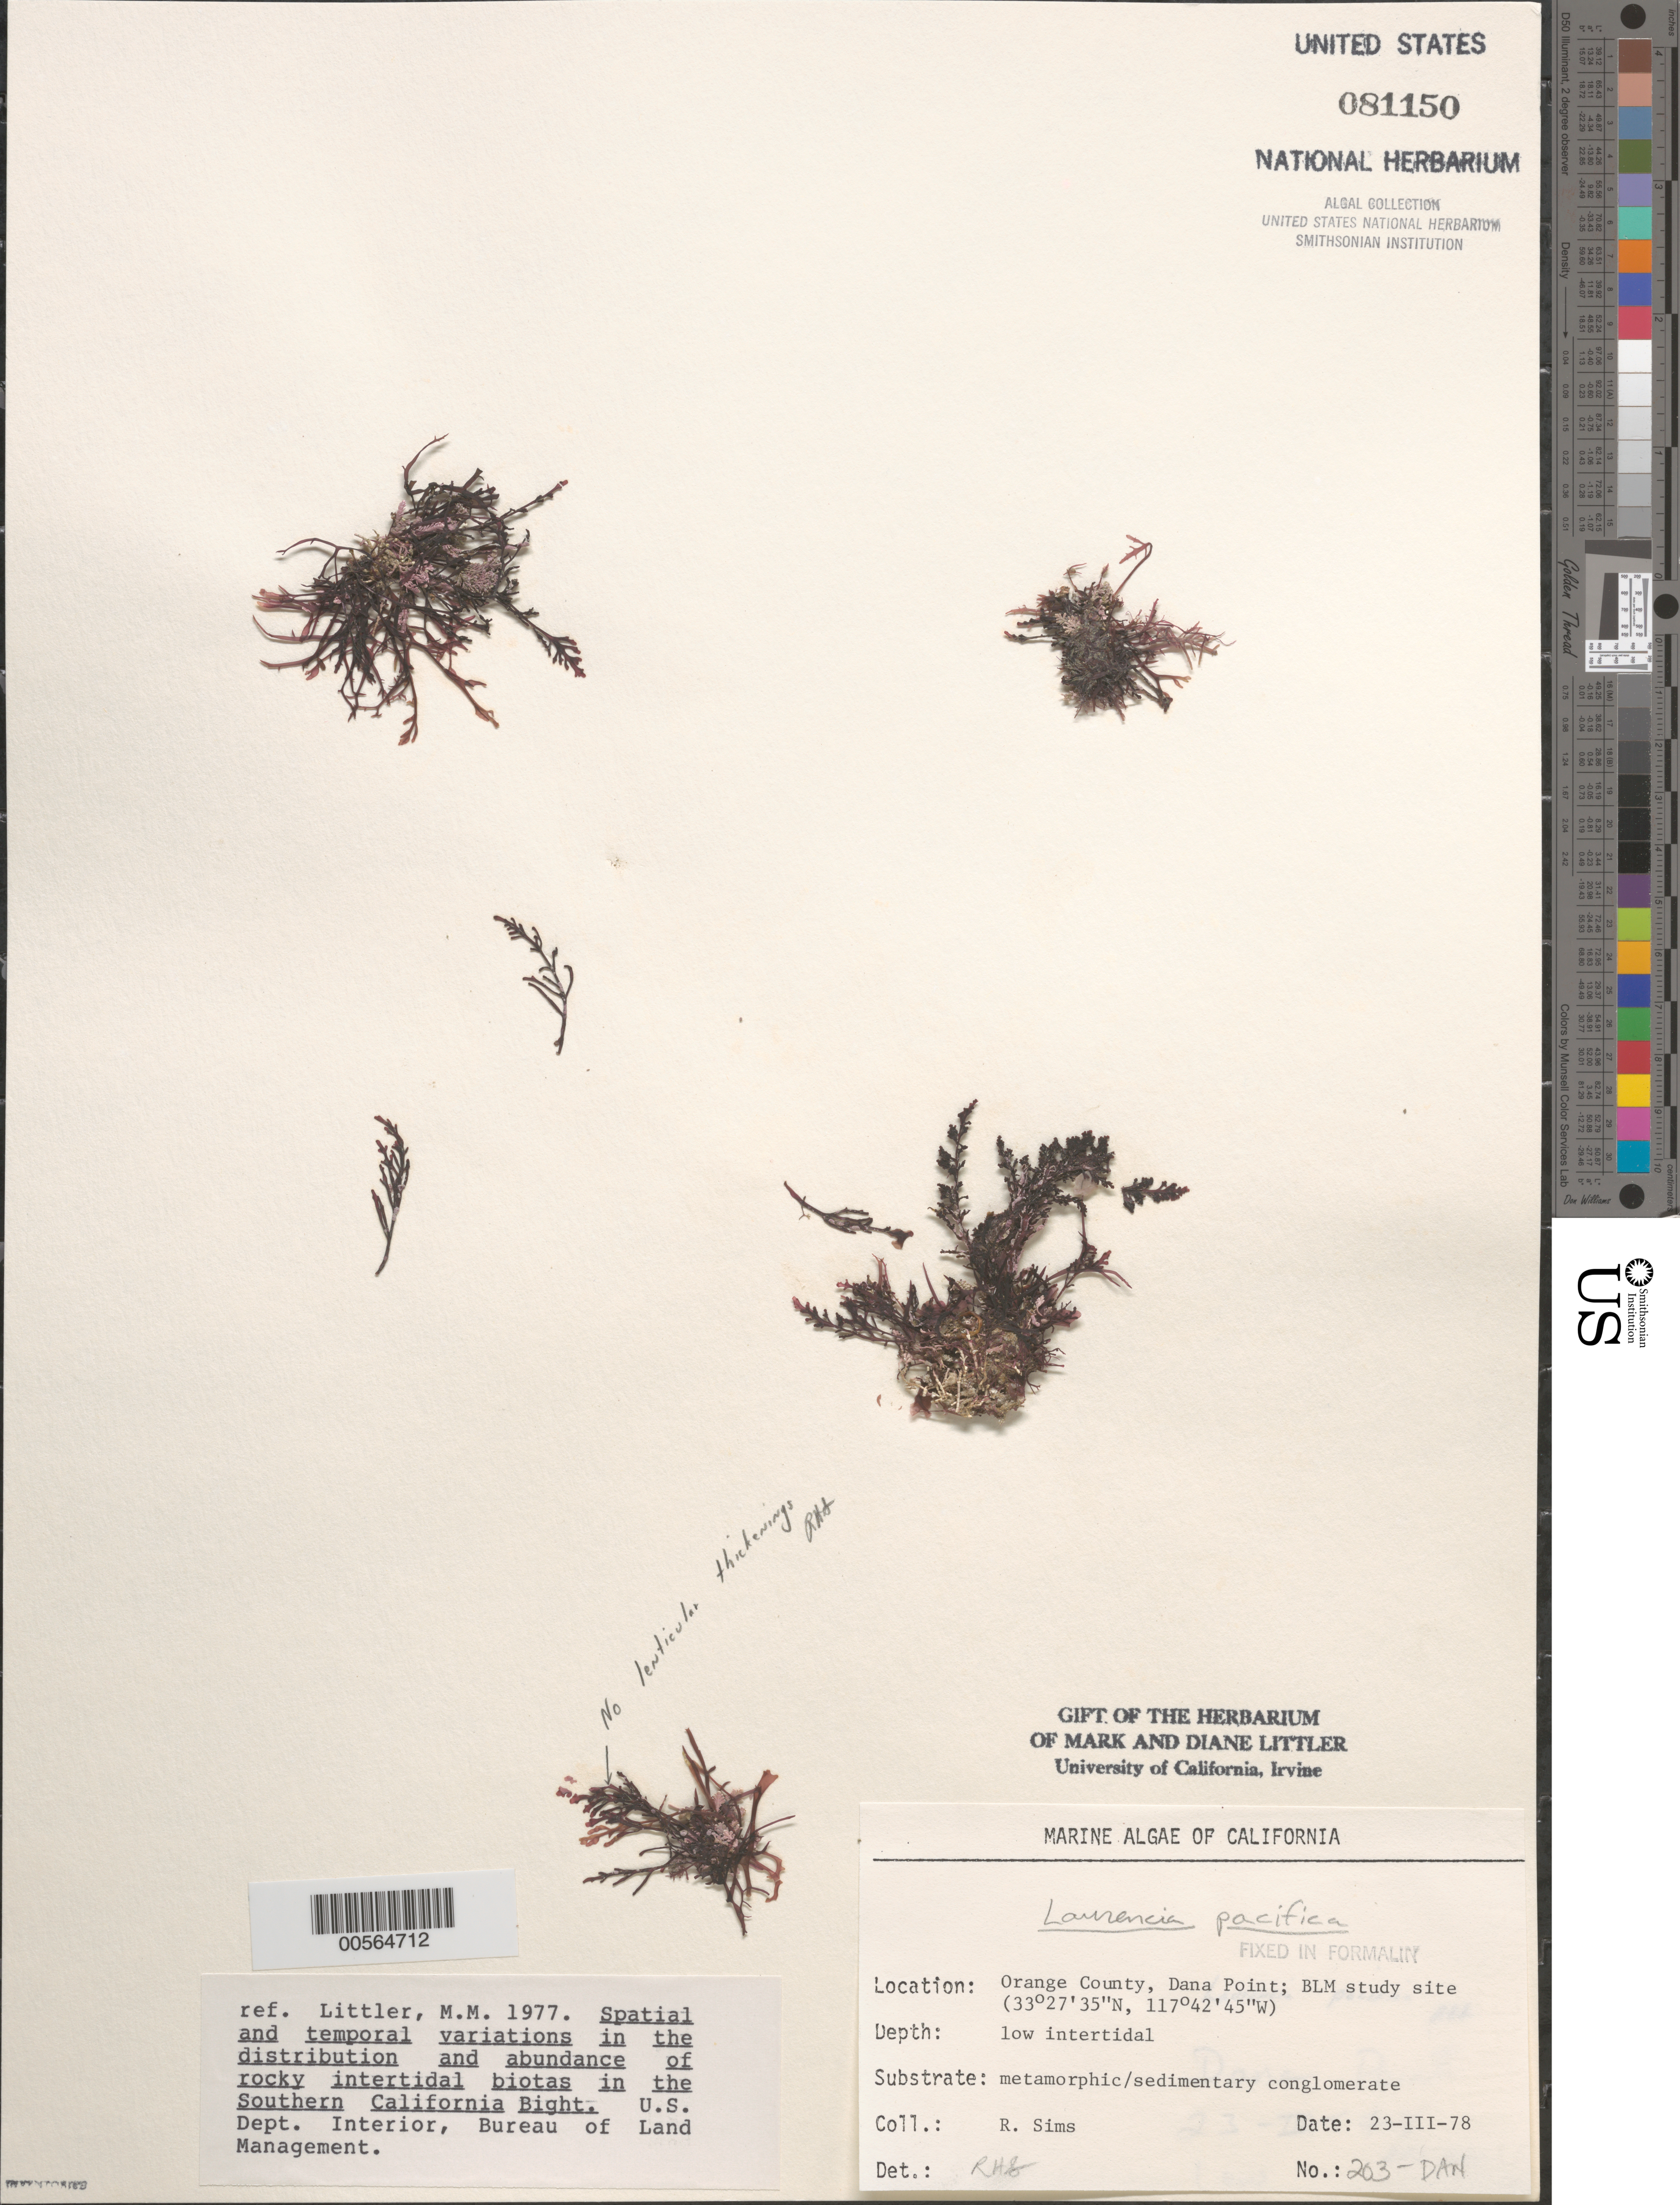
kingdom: Plantae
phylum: Rhodophyta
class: Florideophyceae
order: Ceramiales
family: Rhodomelaceae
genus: Laurencia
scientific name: Laurencia pacifica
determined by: Sims, Robert H.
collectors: R. H. Sims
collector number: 203-DAN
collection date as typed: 23 Mar 1978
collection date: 1978-03-23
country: United States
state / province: California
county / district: Orange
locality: Dana Point, 1 km north of marina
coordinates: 33 27'35"N, 117 42'45"W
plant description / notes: BLM-SOCALBIGHT Rocky Intertidal Survey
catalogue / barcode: US 81150